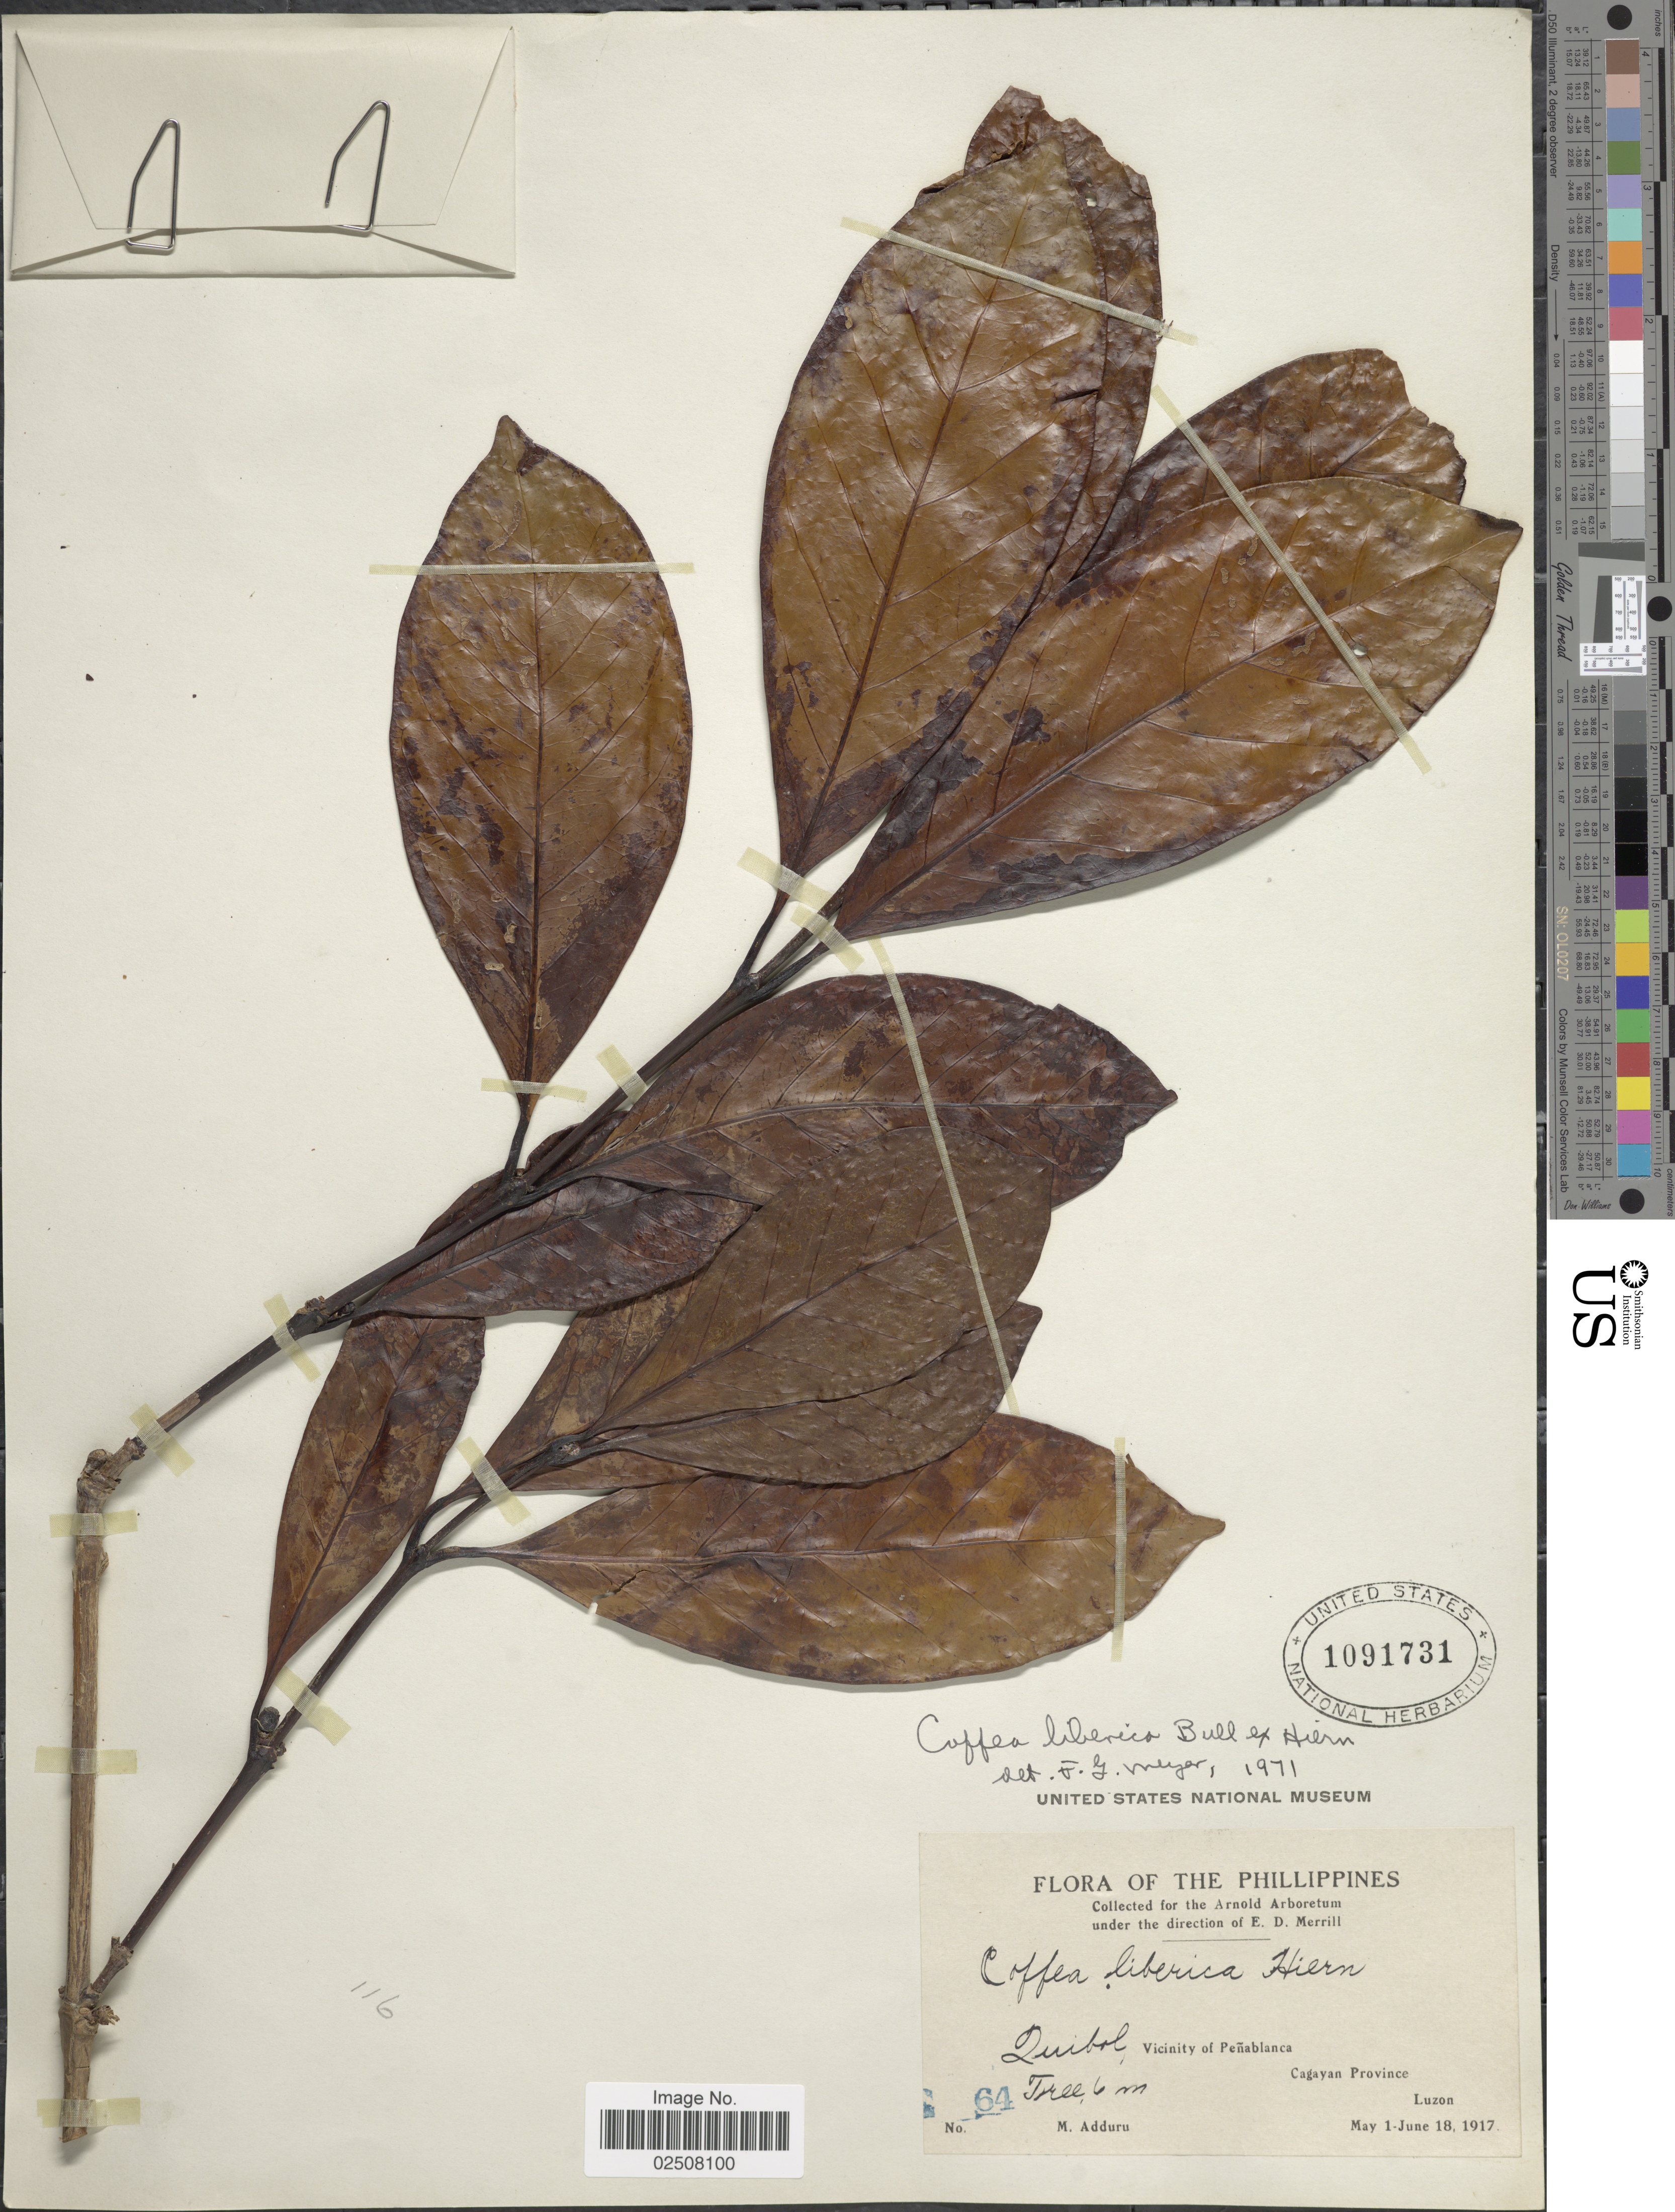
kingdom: Plantae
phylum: Tracheophyta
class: Magnoliopsida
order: Gentianales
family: Rubiaceae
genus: Coffea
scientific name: Coffea liberica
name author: Hiern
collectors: M. Adduru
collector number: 64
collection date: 1917-05-01/1917-06-18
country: Philippines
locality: Zuibal, Vicinity of Peñablanca, Cagayan Province, Luzon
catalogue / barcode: US 1091731